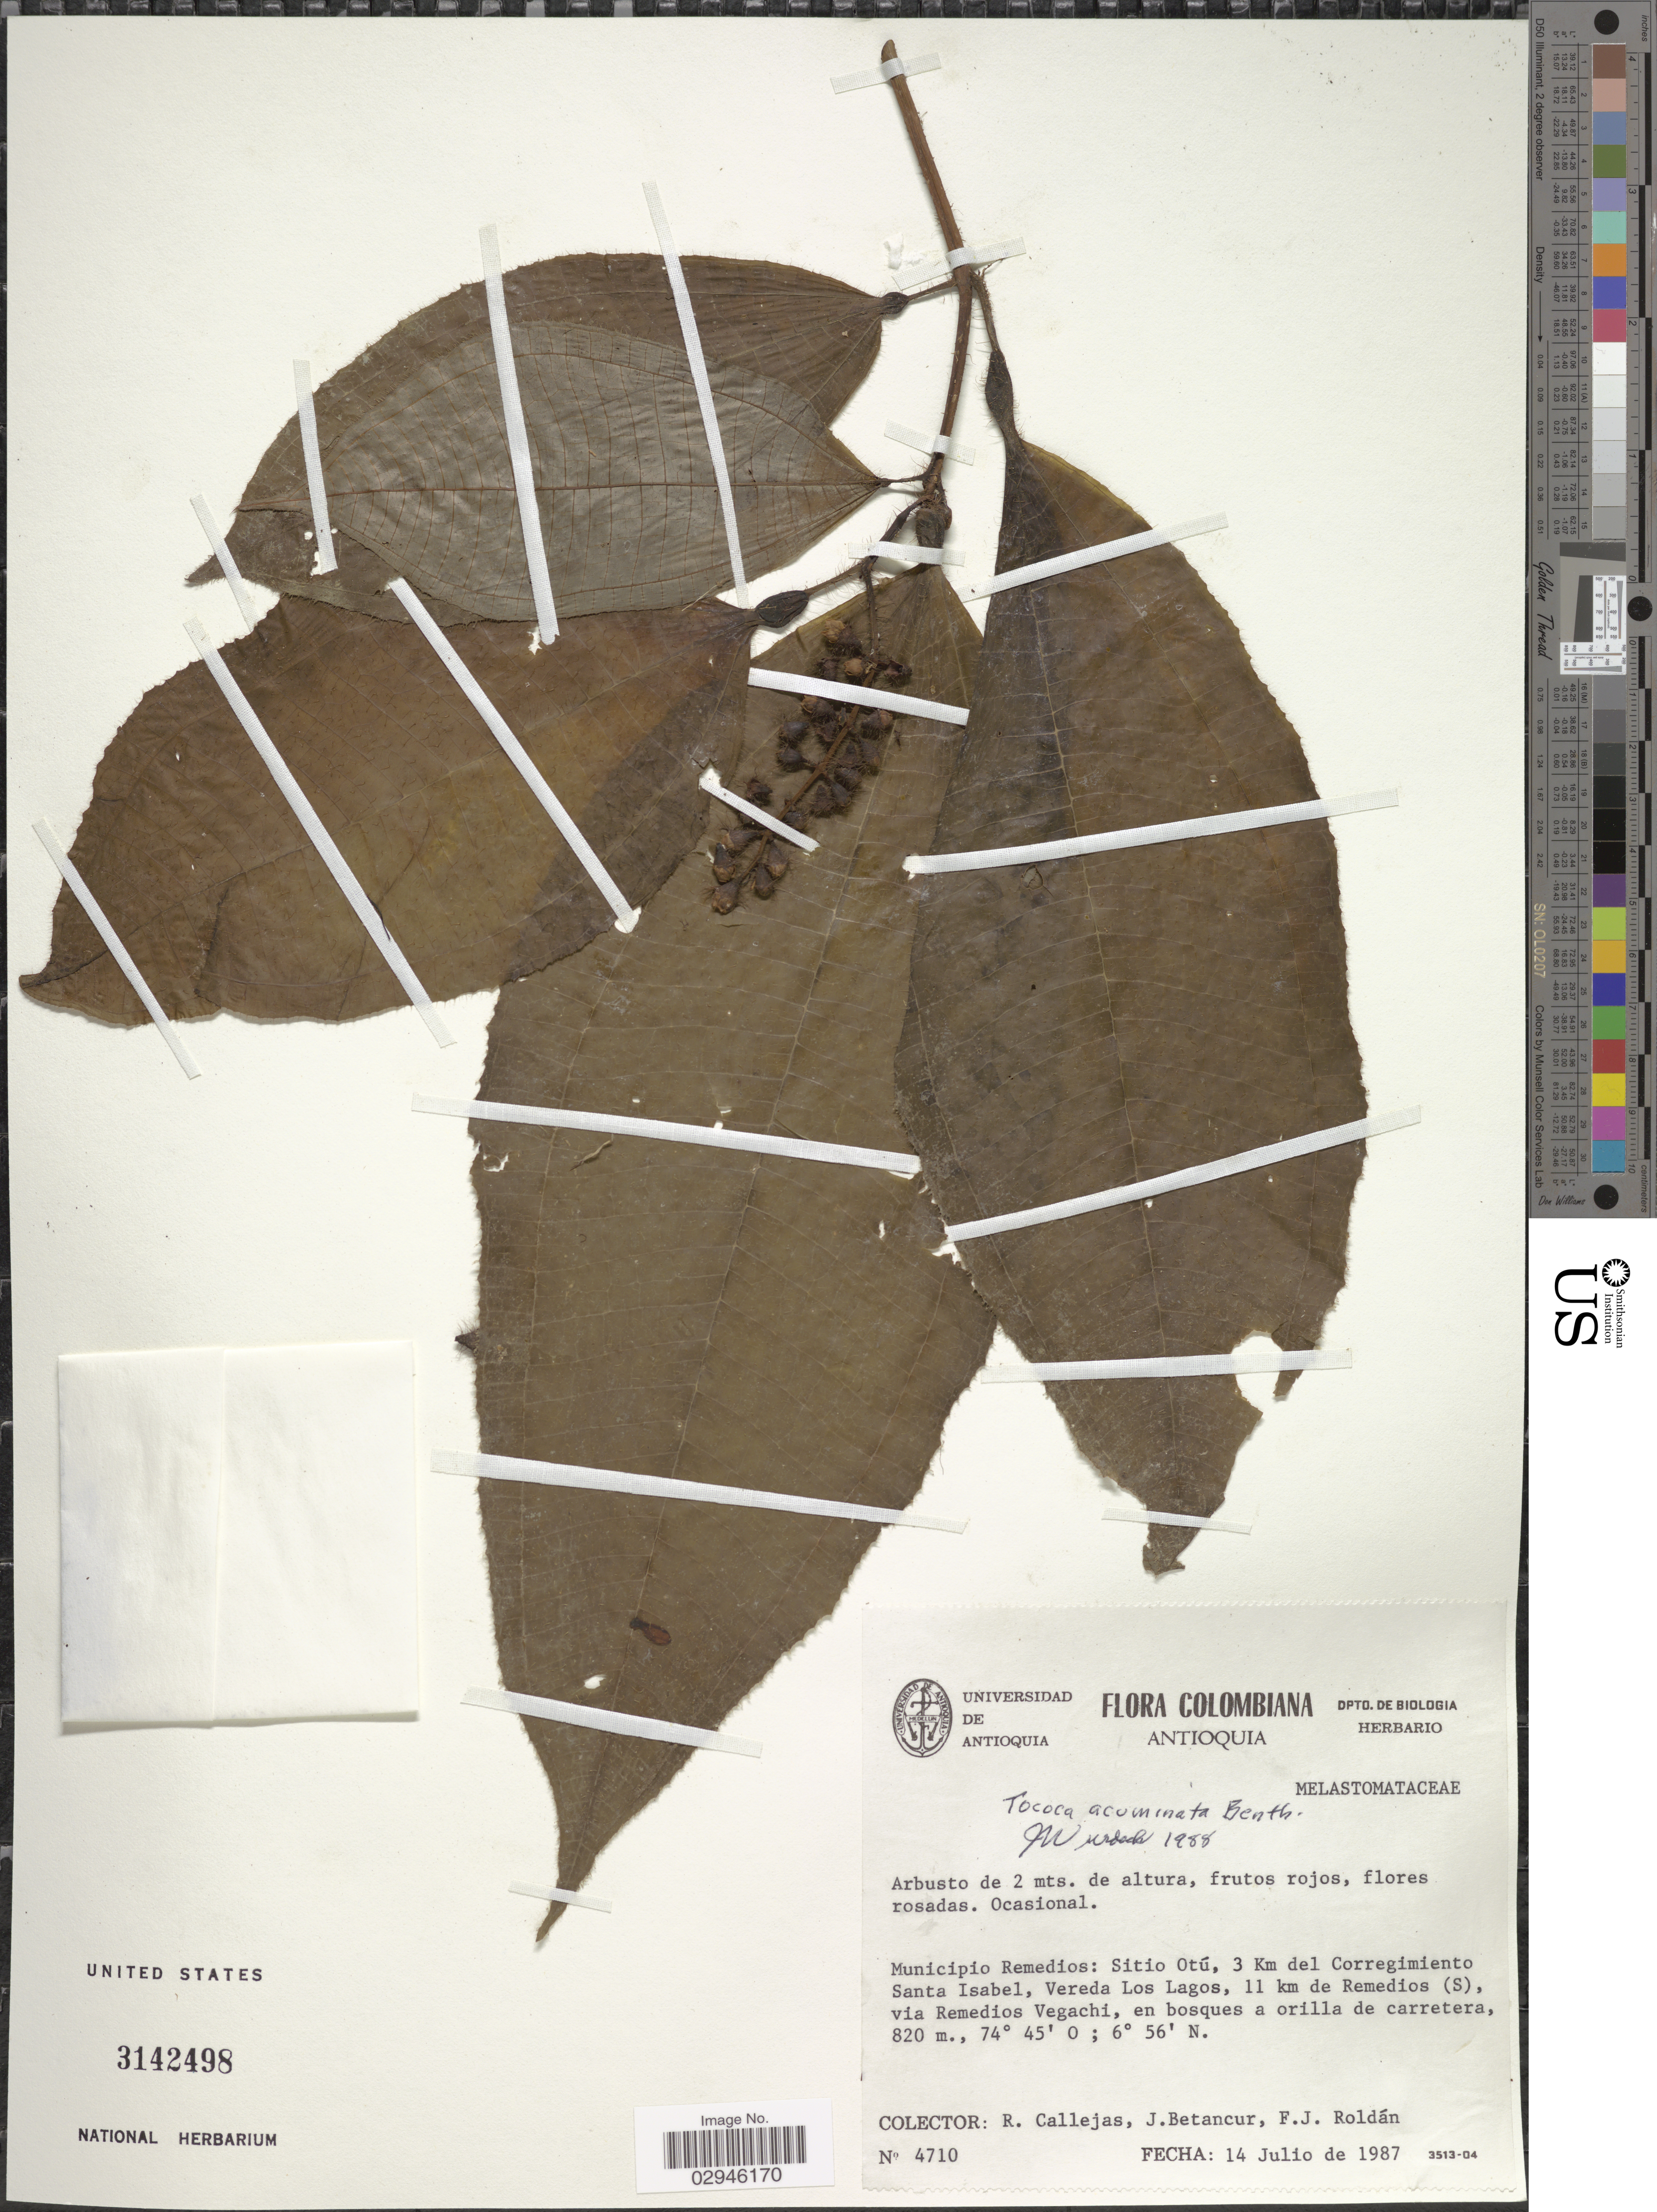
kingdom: Plantae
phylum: Tracheophyta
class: Magnoliopsida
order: Myrtales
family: Melastomataceae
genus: Tococa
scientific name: Tococa acuminata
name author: Benth.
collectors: R. Callejas, J. Betancur & F. J. Roldán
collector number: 4710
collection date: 1987-07-14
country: Colombia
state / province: Antioquia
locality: Municipio Remedios: Sitio Otú, 3 Km del Corregimiento Santa Isabel, Vereda Los Lagos, 11 km de Remedios (S), via Remedios Vegachi, en bosques a orilla de carretera.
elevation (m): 820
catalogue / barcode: US 3142498